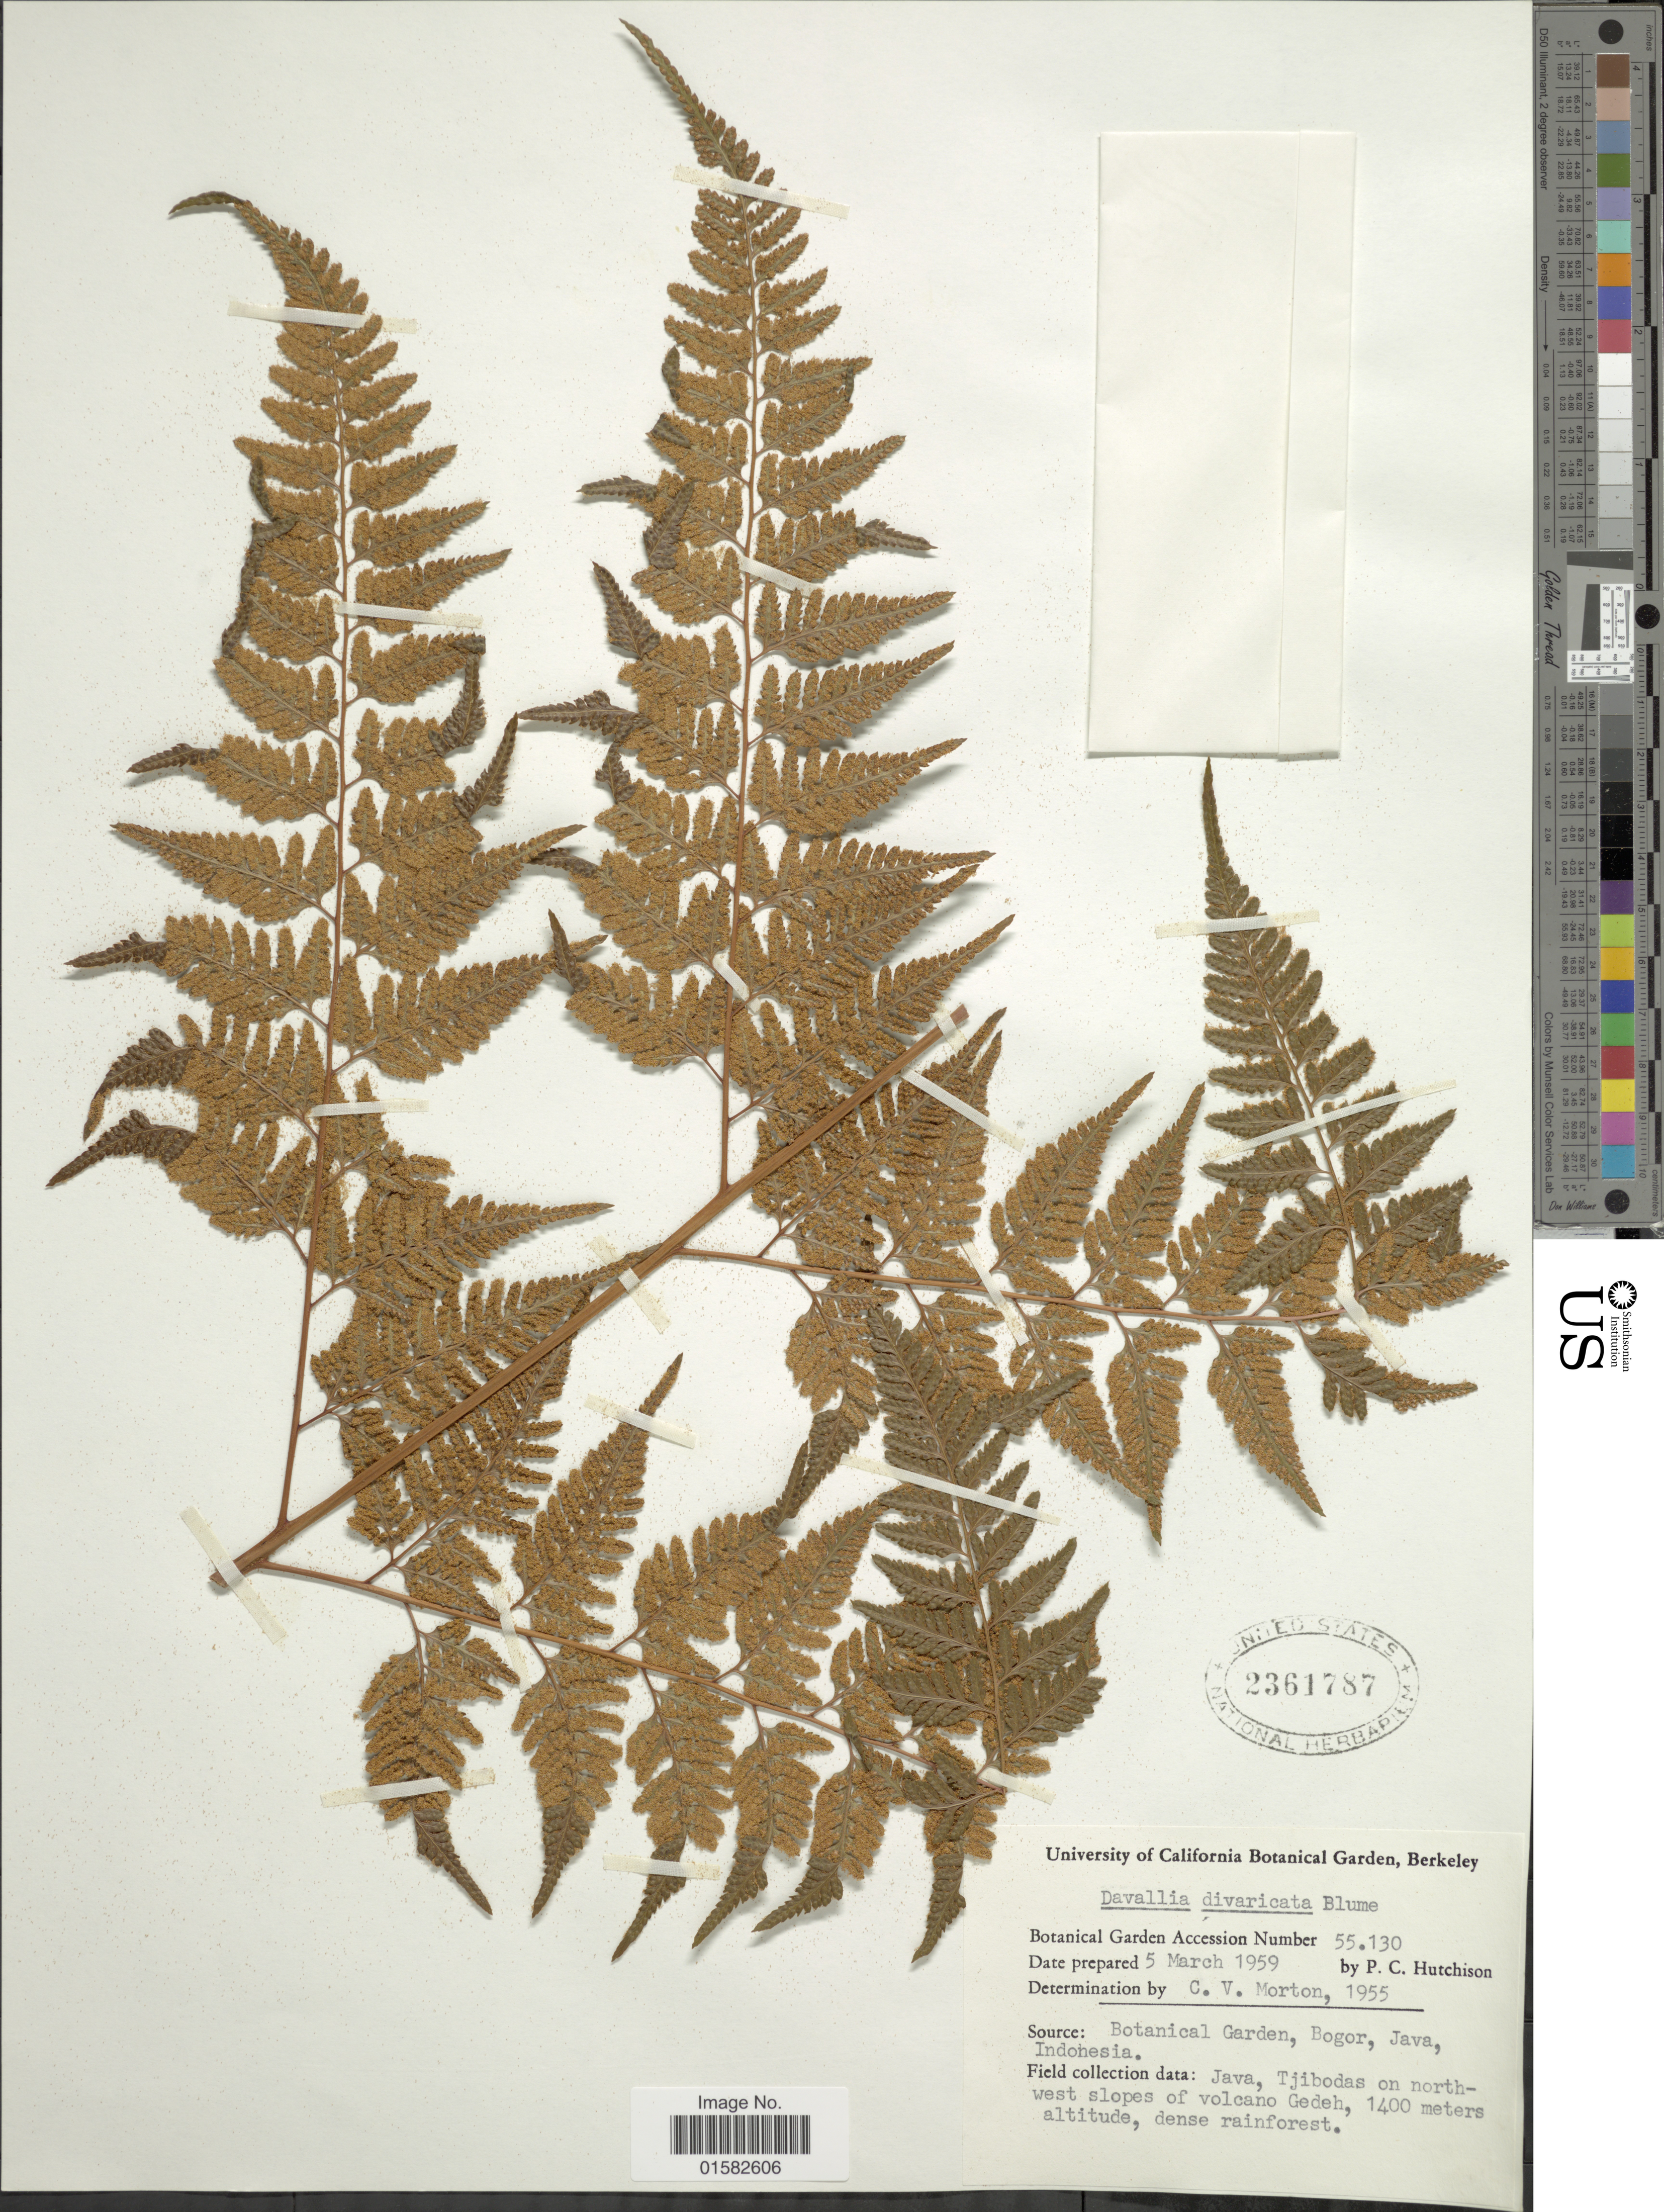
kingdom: Plantae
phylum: Tracheophyta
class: Polypodiopsida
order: Polypodiales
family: Davalliaceae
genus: Davallia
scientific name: Davallia divaricata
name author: Blume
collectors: P. C. Hutchison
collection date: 1959-03-05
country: United States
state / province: California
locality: University of California Botanical Garden, Berkely, Botanical GardenAccession Number 55.130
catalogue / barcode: US 2361787